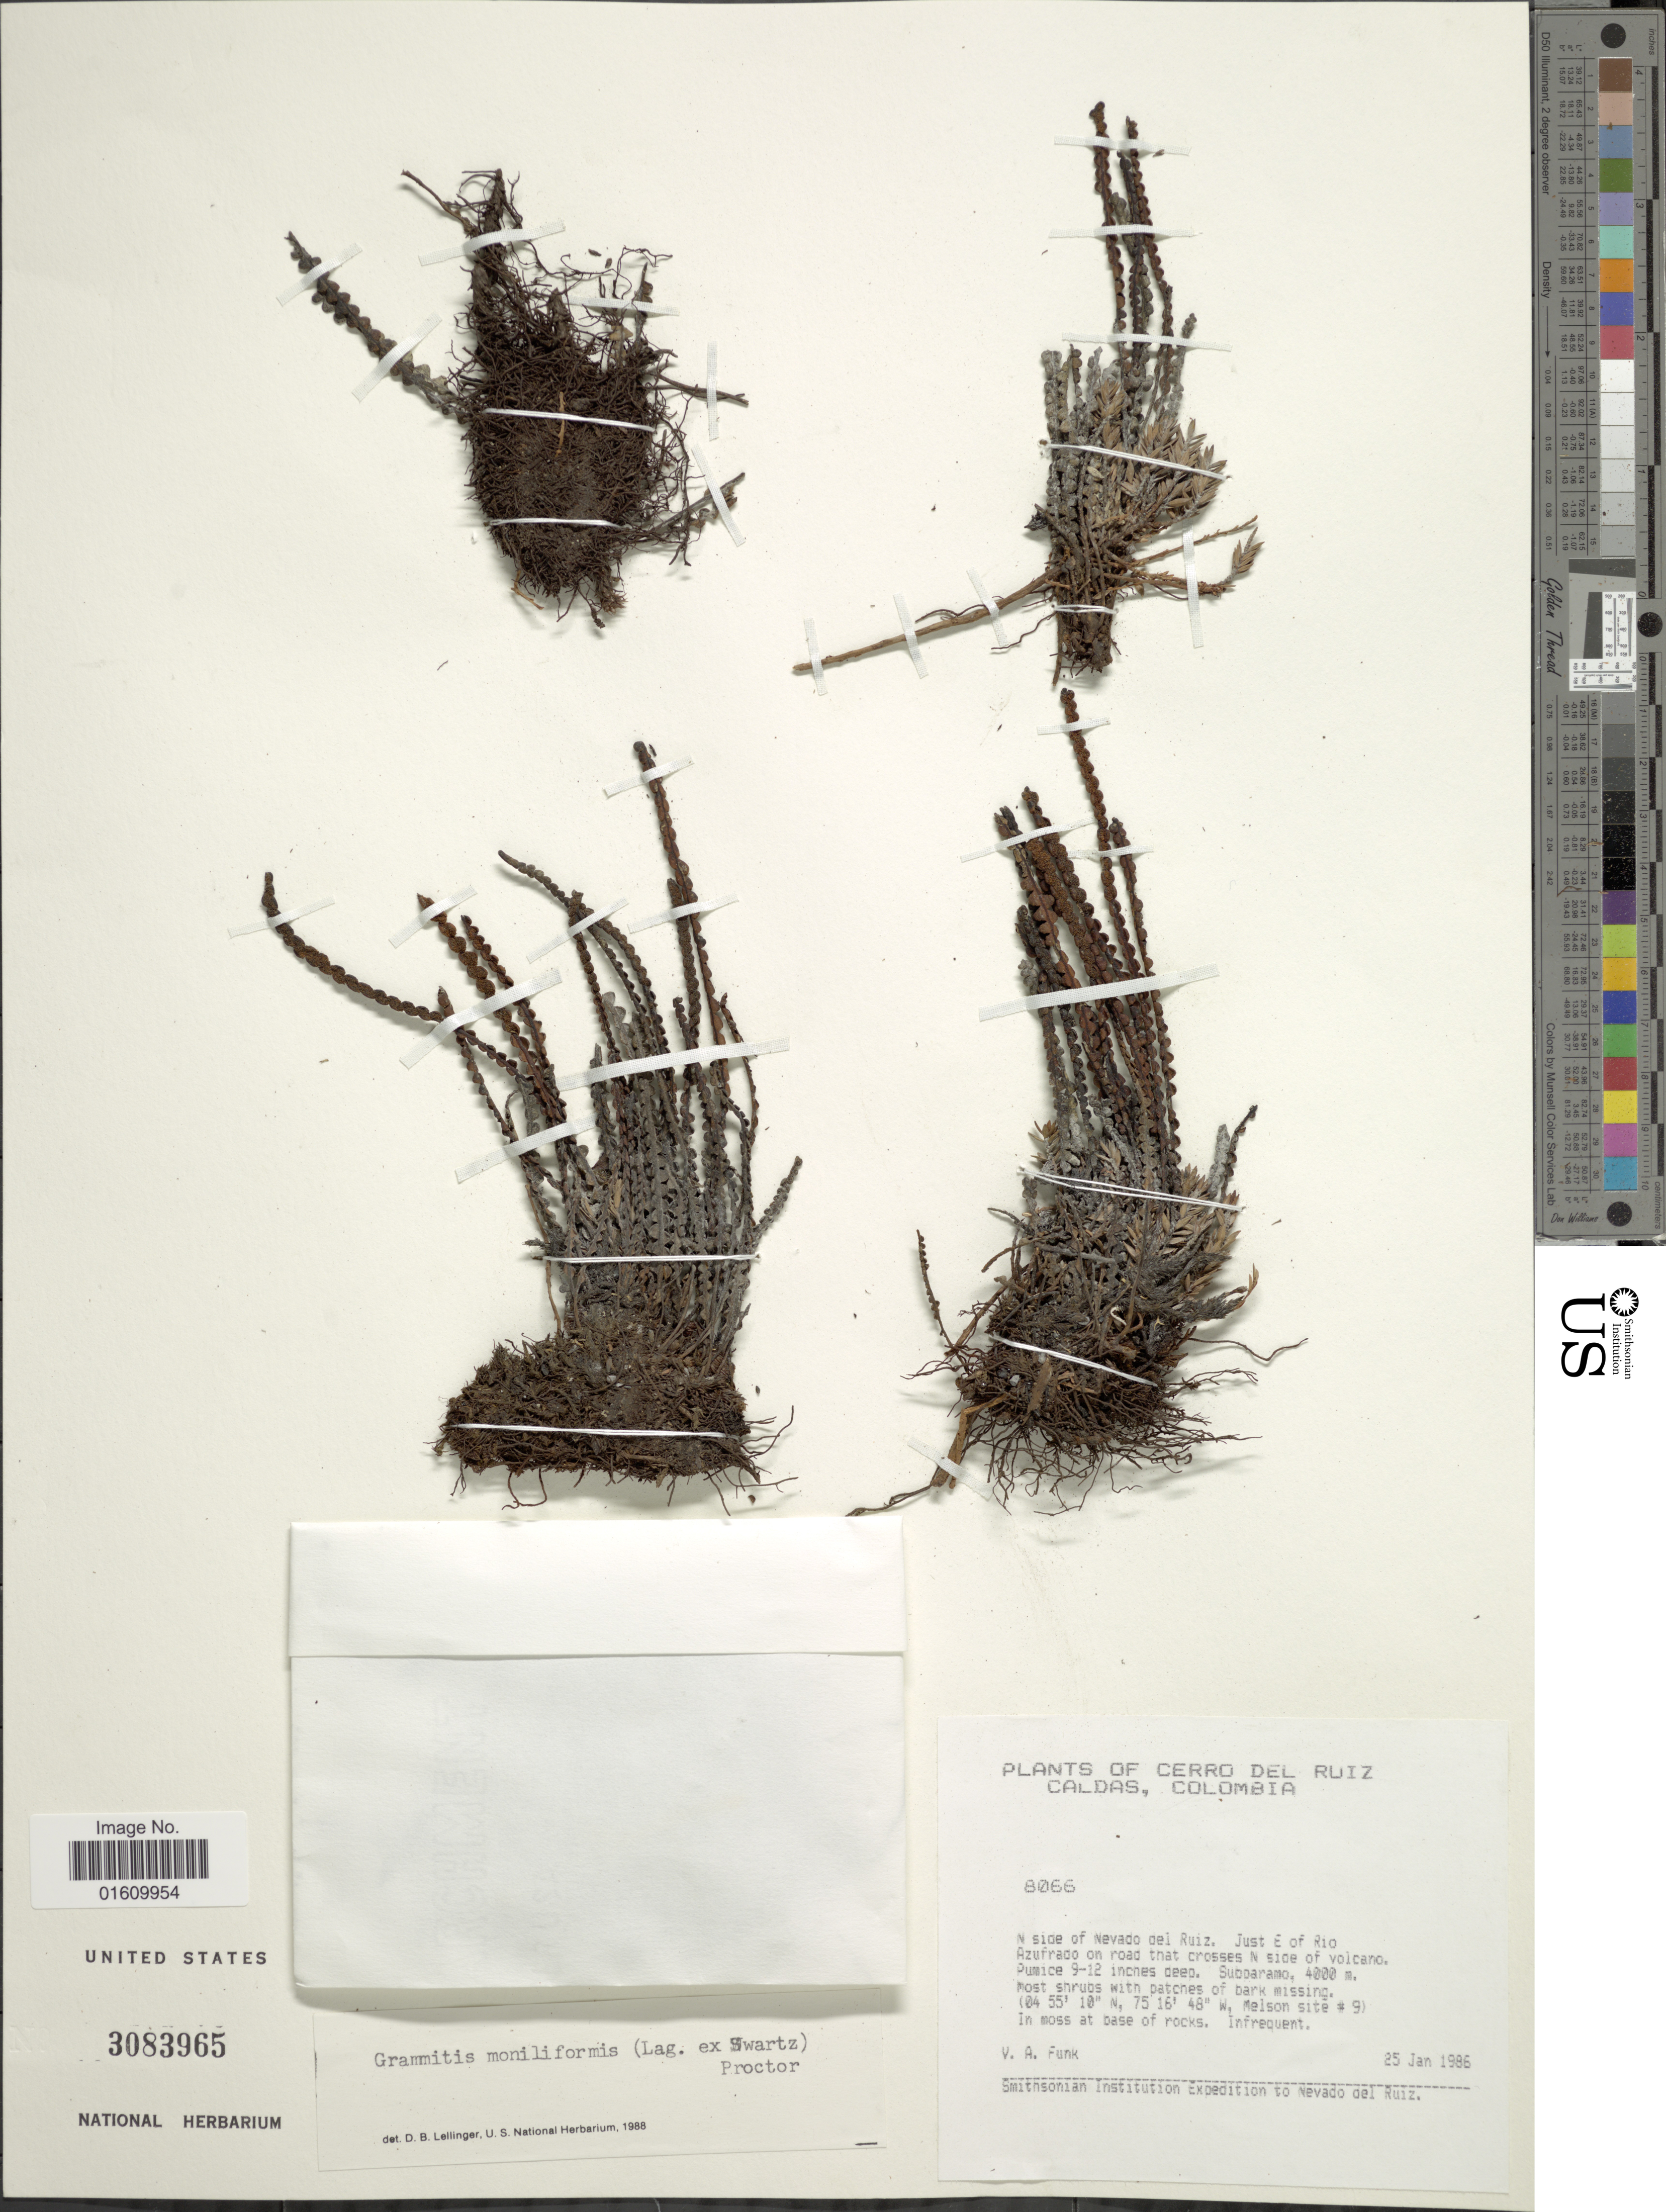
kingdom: Plantae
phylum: Tracheophyta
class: Polypodiopsida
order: Polypodiales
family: Polypodiaceae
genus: Melpomene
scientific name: Melpomene moniliformis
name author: (Lag. ex Sw.) A.R. Sm. & R.C. Moran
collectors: V. Funk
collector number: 8066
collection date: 1986-01-25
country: Colombia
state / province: Caldas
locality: Cerro del Ruiz, N side of Nevado del Ruiz, Just E of Rio Azufrado on road that crosses N side of volcano.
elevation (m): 4000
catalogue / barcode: US 3083965